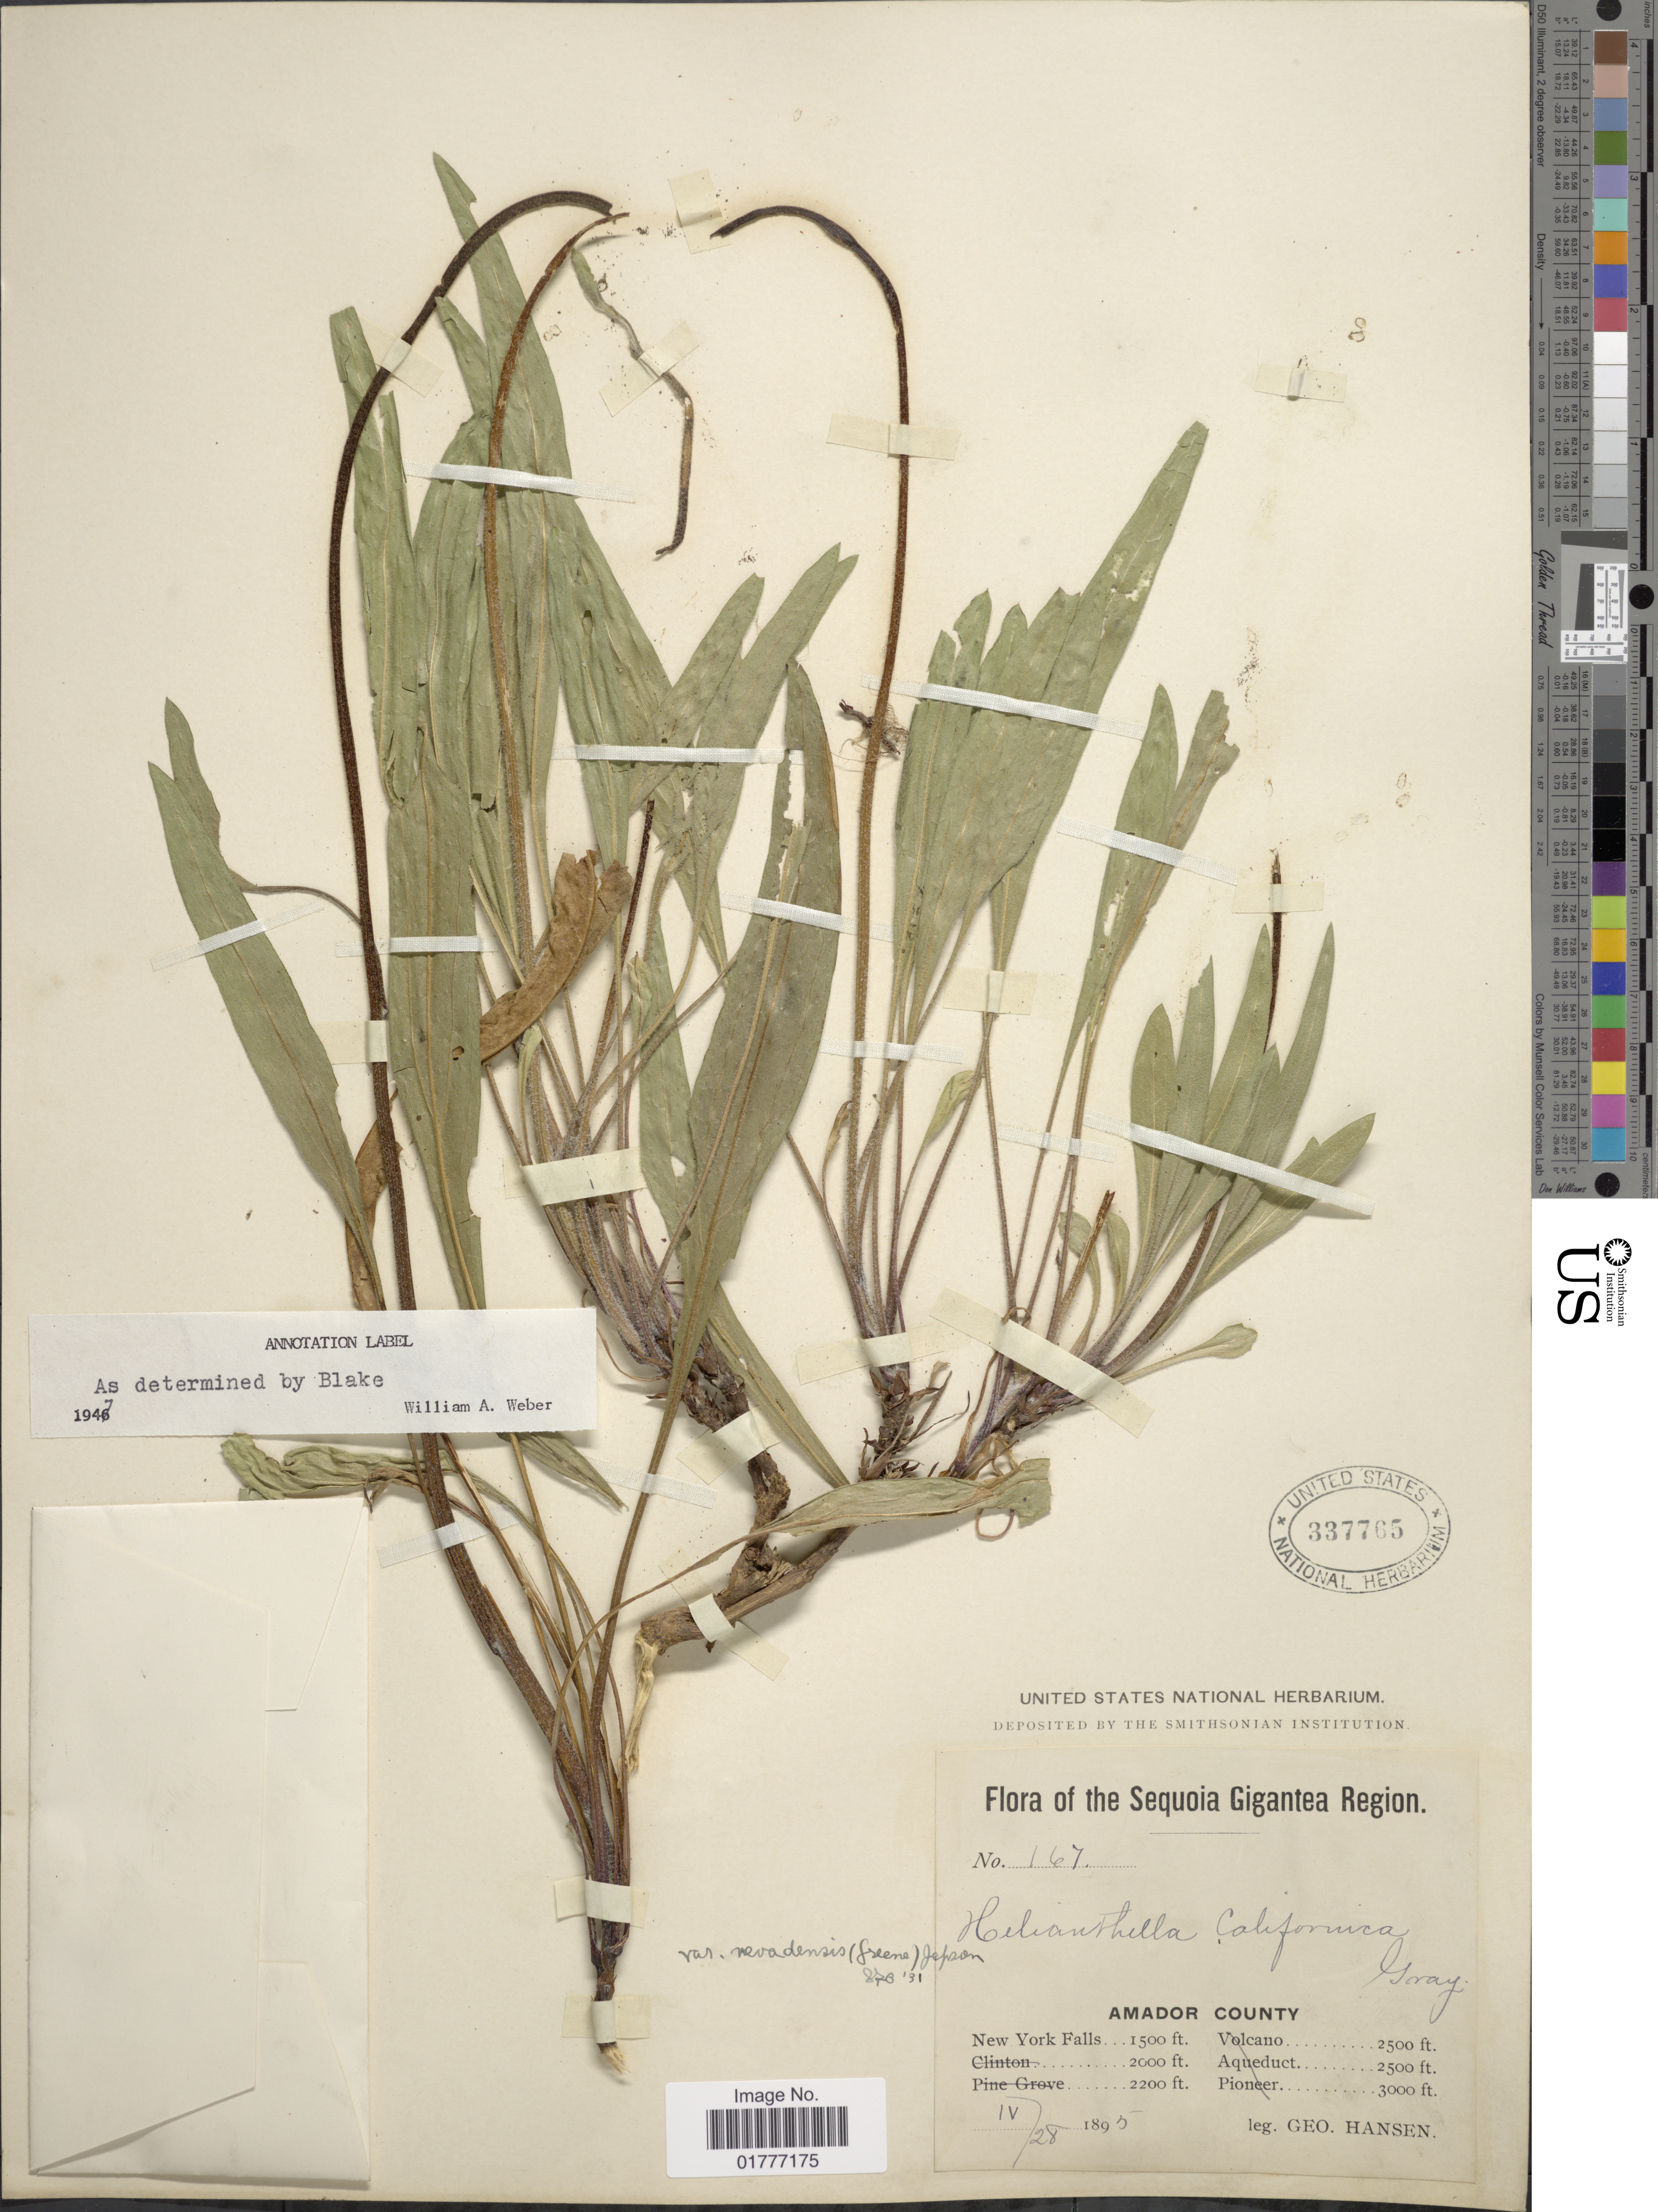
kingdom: Plantae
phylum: Tracheophyta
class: Magnoliopsida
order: Asterales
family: Asteraceae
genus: Helianthella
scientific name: Helianthella californica var. nevadensis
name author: (Greene) Jeps.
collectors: G. Hansen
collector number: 167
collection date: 1895-04-28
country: United States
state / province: California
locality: Sequoia Gigantea Region. New York Falls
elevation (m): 457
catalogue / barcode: US 337765